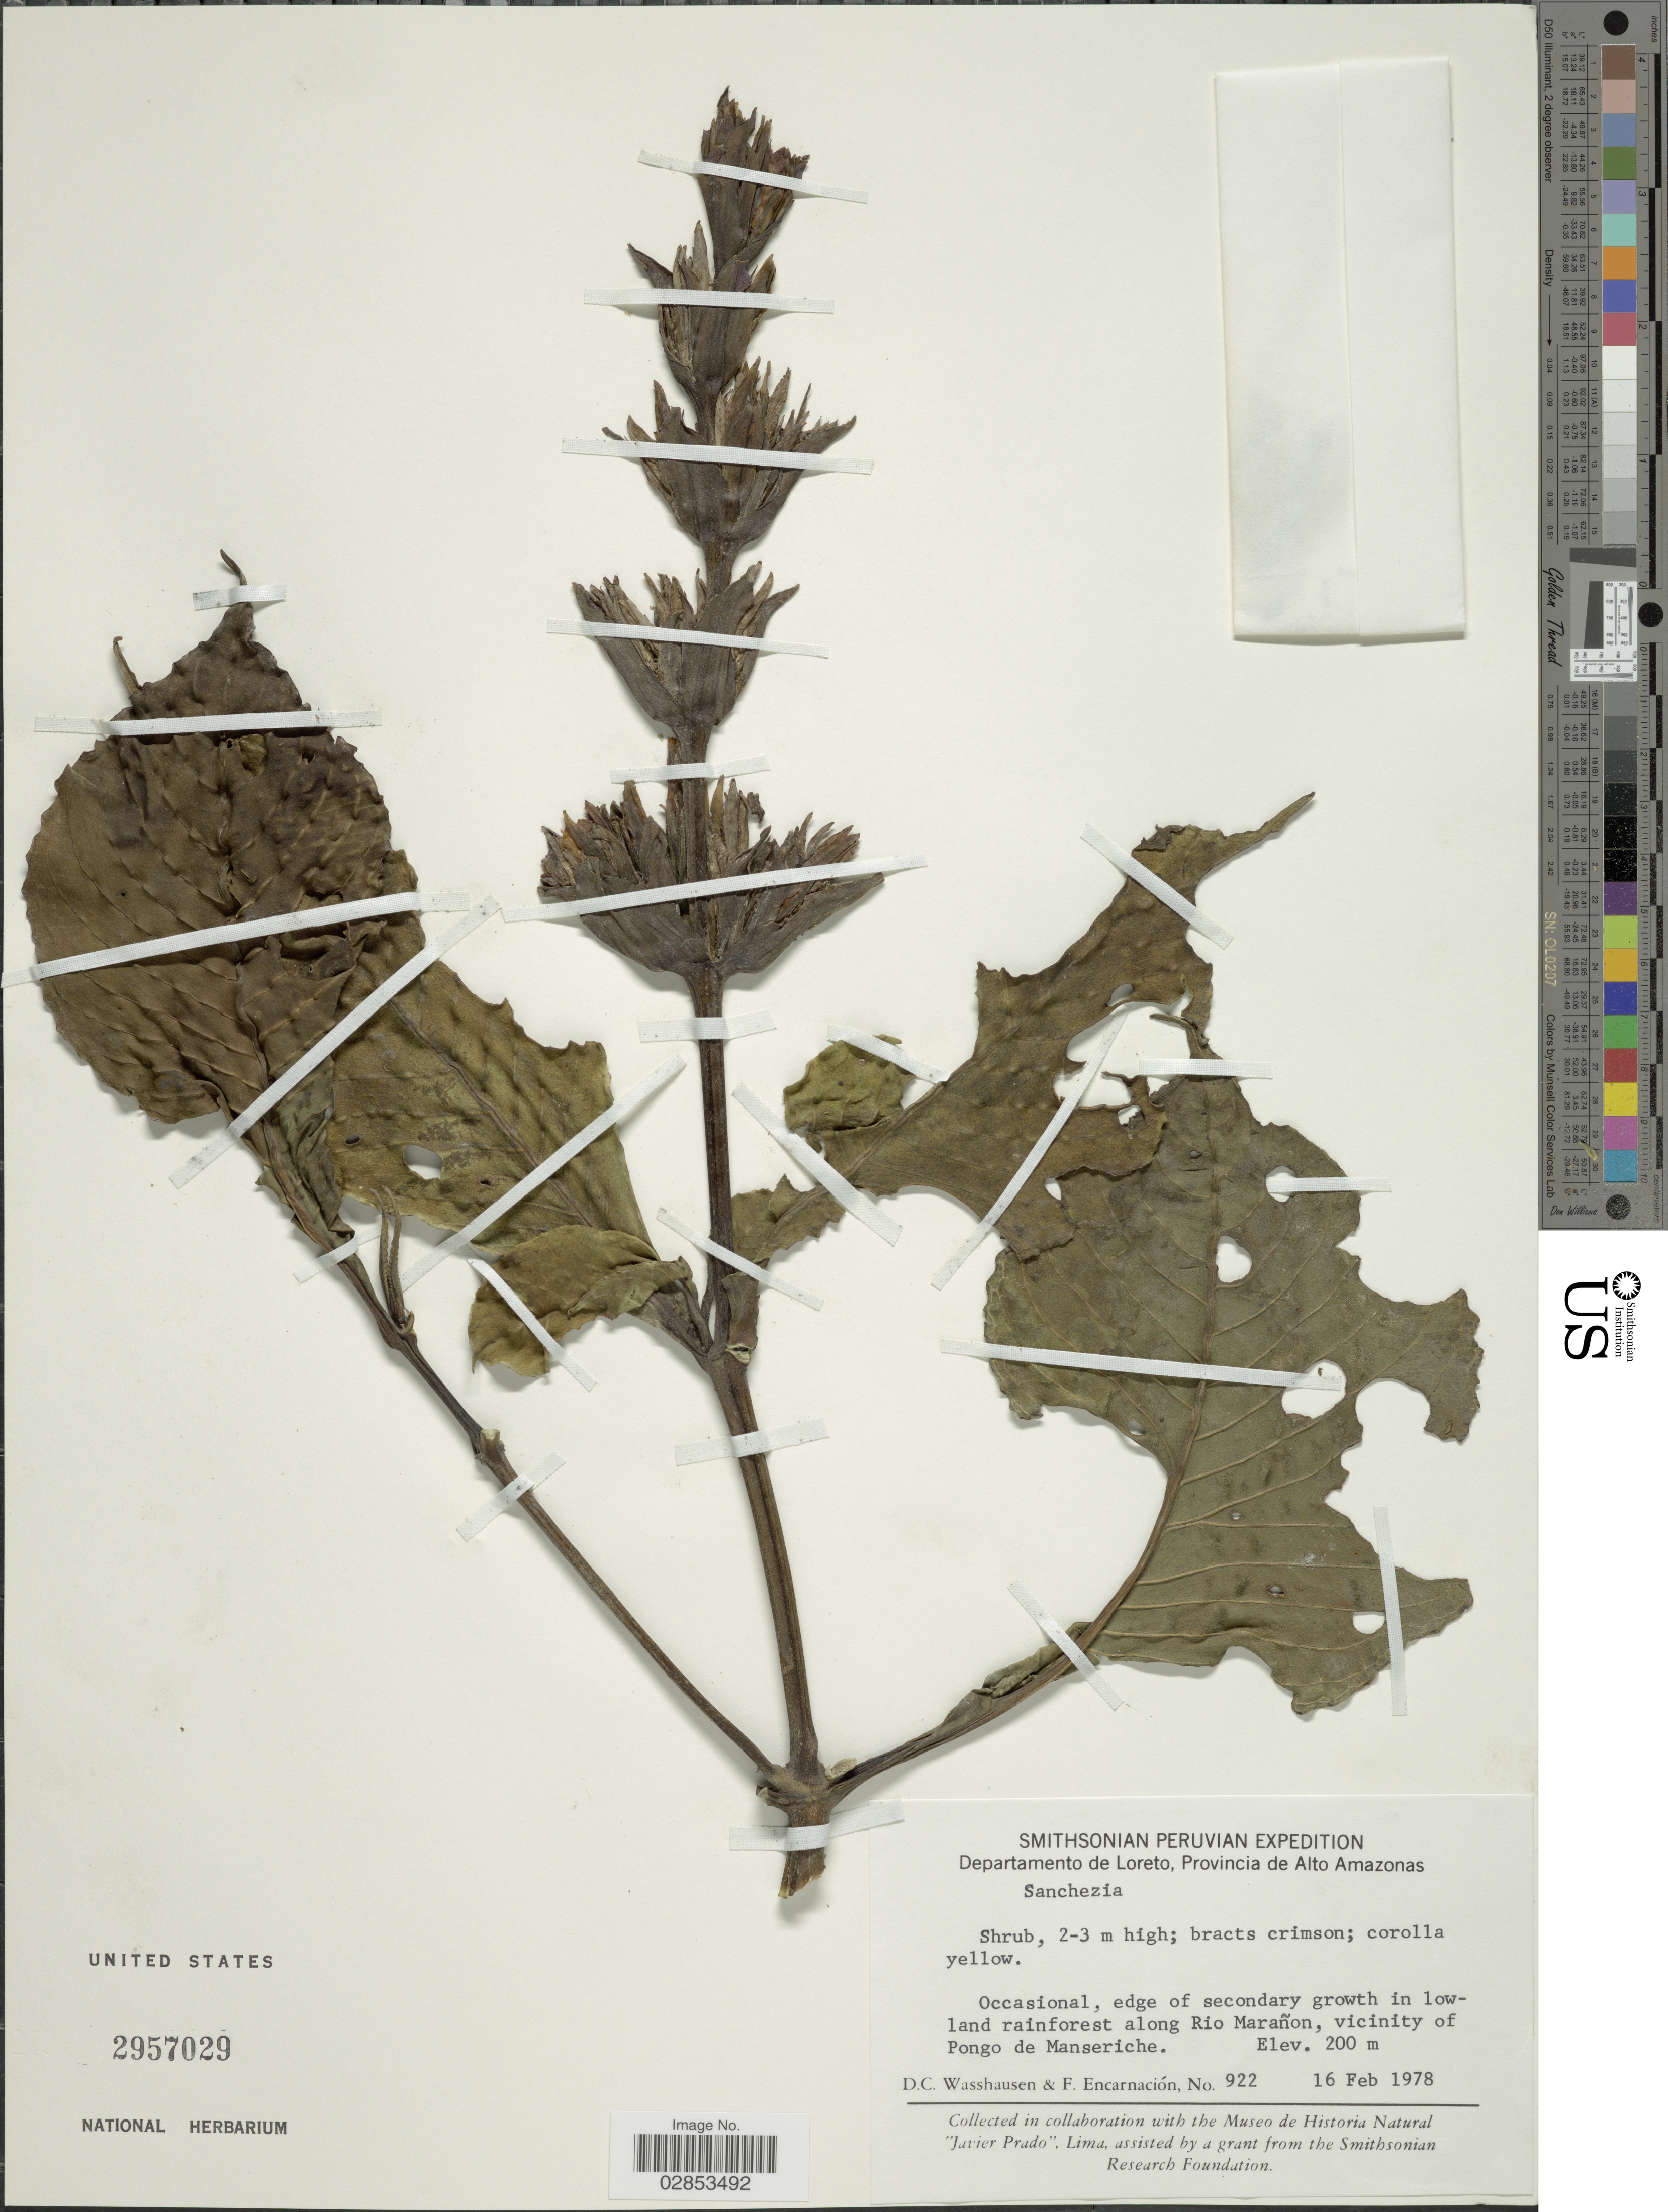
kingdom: Plantae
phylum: Tracheophyta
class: Magnoliopsida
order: Lamiales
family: Acanthaceae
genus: Sanchezia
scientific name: Sanchezia aurantiaca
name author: Leonard & L.B. Sm.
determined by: Azevedo, Igor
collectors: D. C. Wasshausen & F. Encarnación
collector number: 922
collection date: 1978-02-16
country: Peru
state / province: Loreto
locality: Departamento de Loreto, Provincia de Alto Amazonas. Occasional, edge of secondary growth in lowland rainforest along Rio Marañon, vicinity of Pongo de Manseriche.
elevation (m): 200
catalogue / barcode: US 2957029